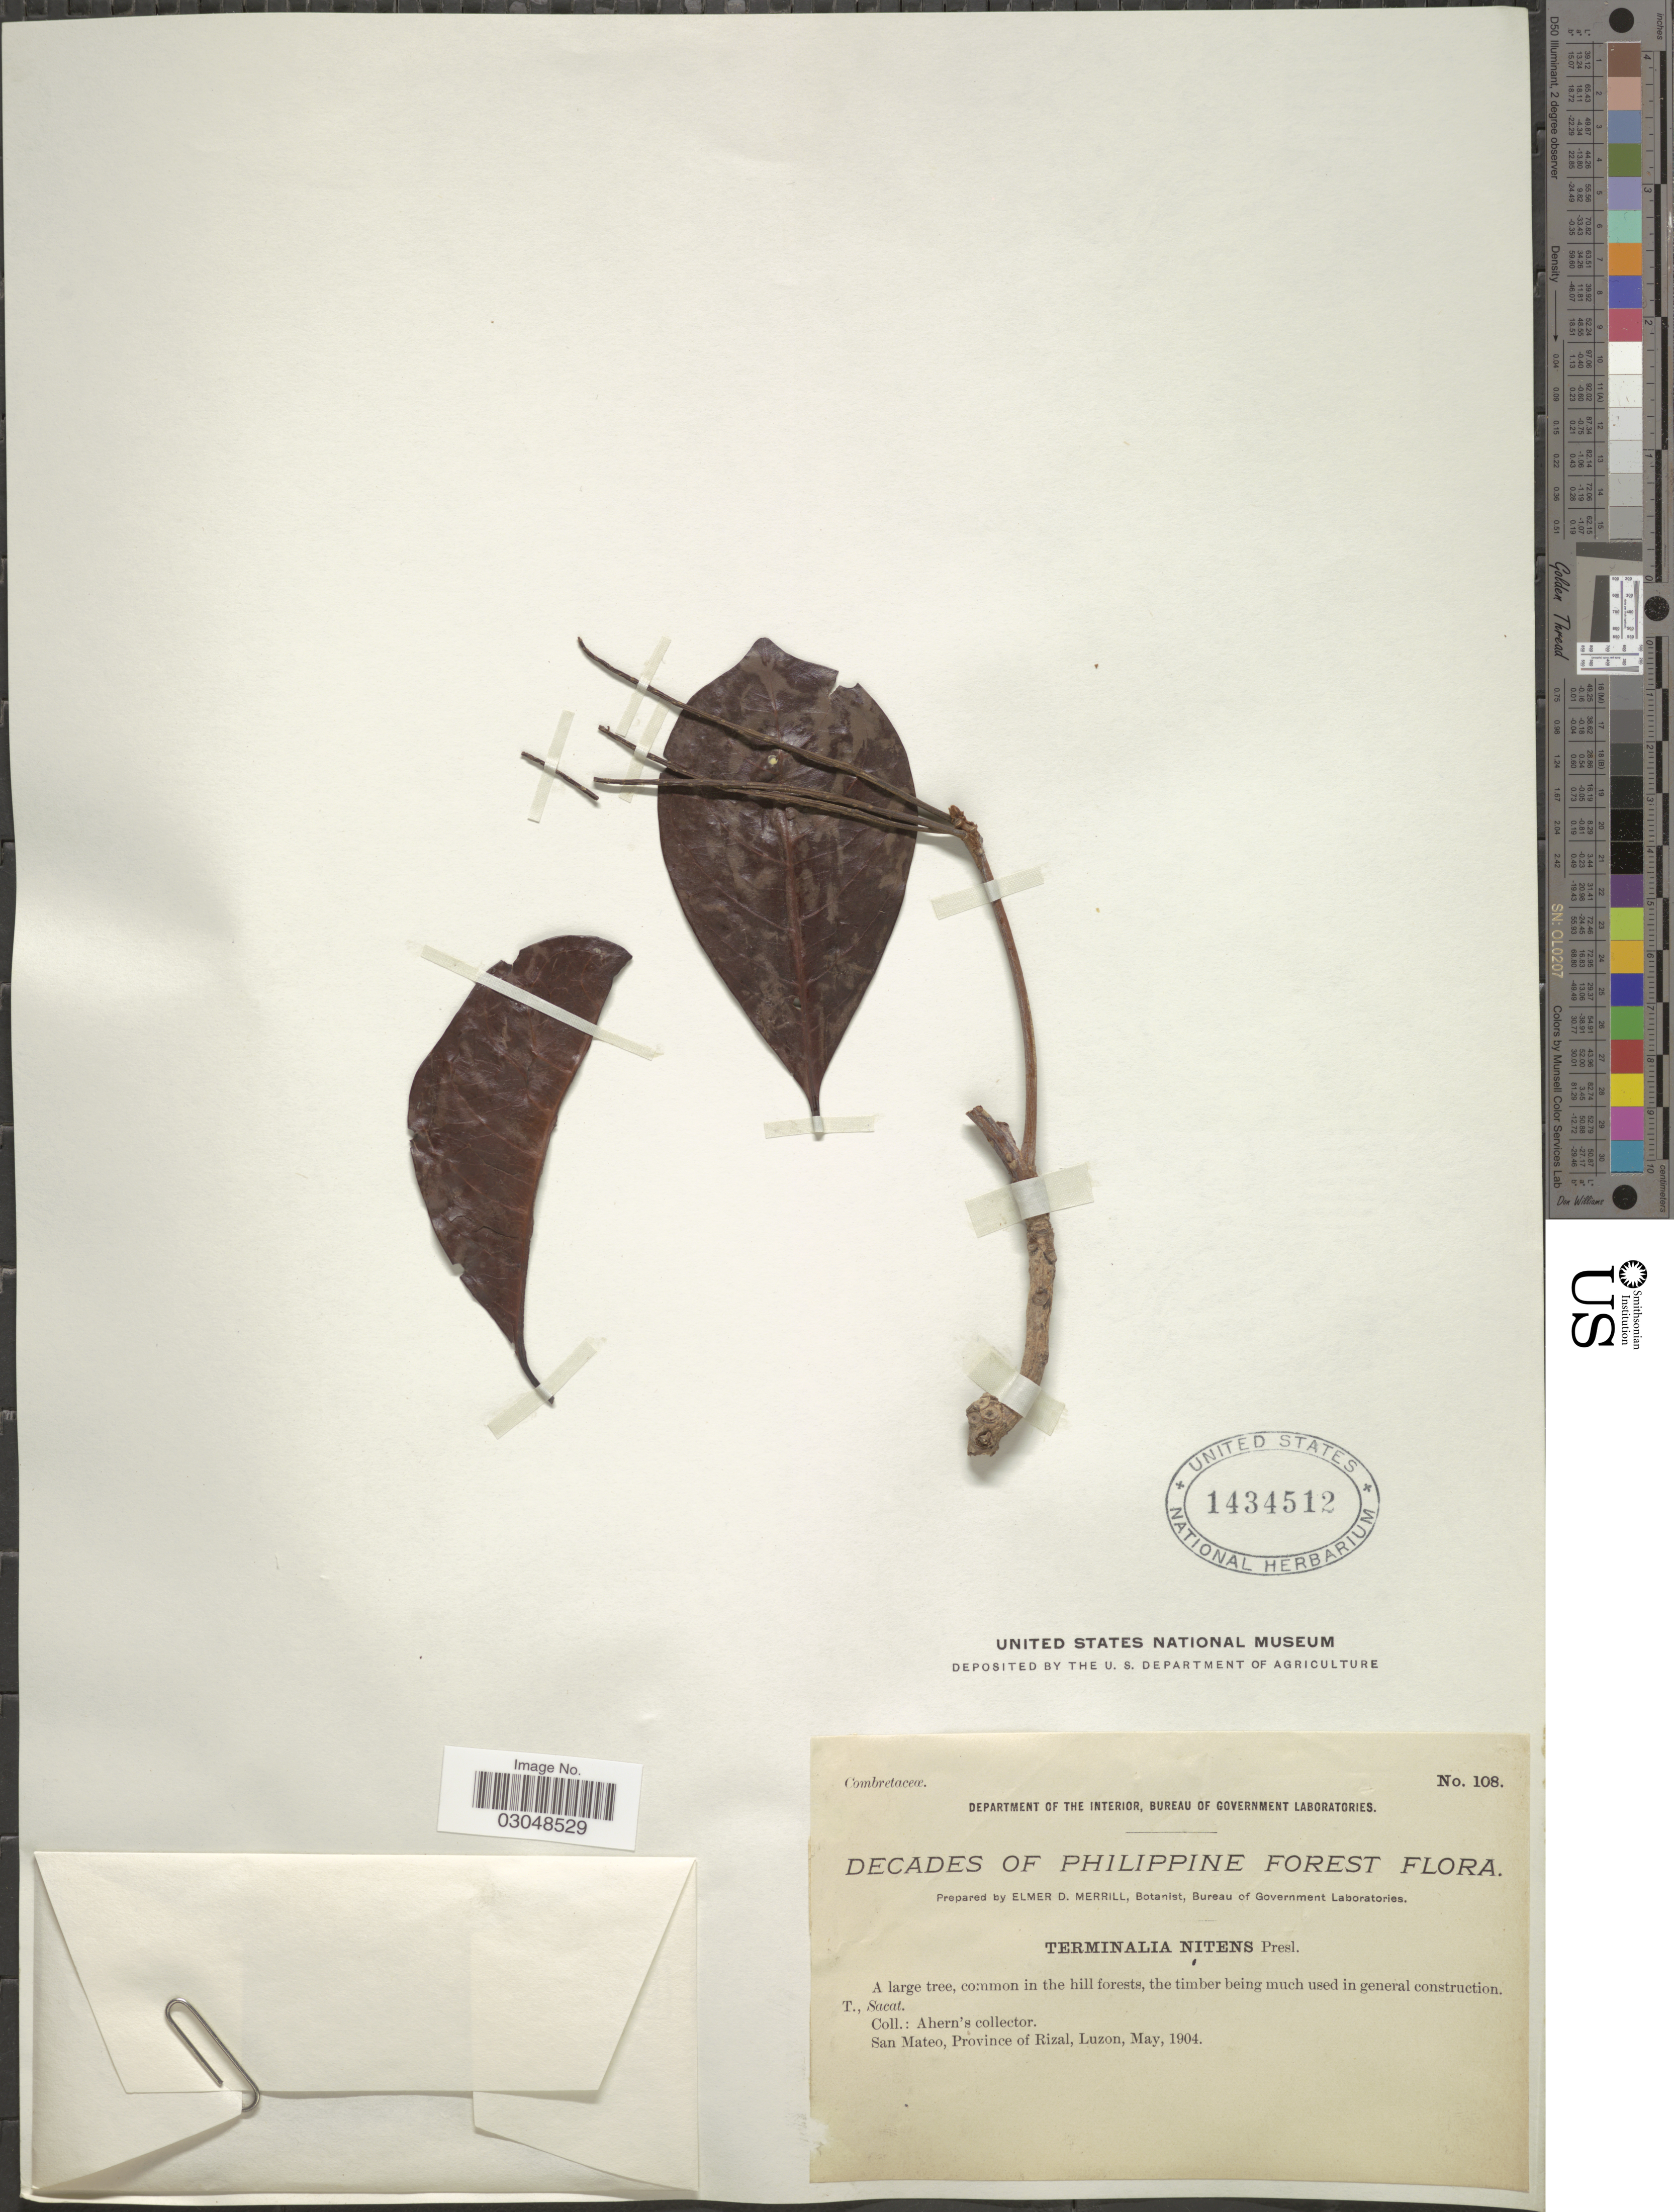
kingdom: Plantae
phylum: Tracheophyta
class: Magnoliopsida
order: Myrtales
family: Combretaceae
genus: Terminalia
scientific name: Terminalia nitens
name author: J. Presl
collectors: Ahern's collector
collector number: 108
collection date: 1904-05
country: Philippines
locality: Decades of Philippine Forest, San Mateo, Province of Rizal, Luzon.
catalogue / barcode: US 1434512